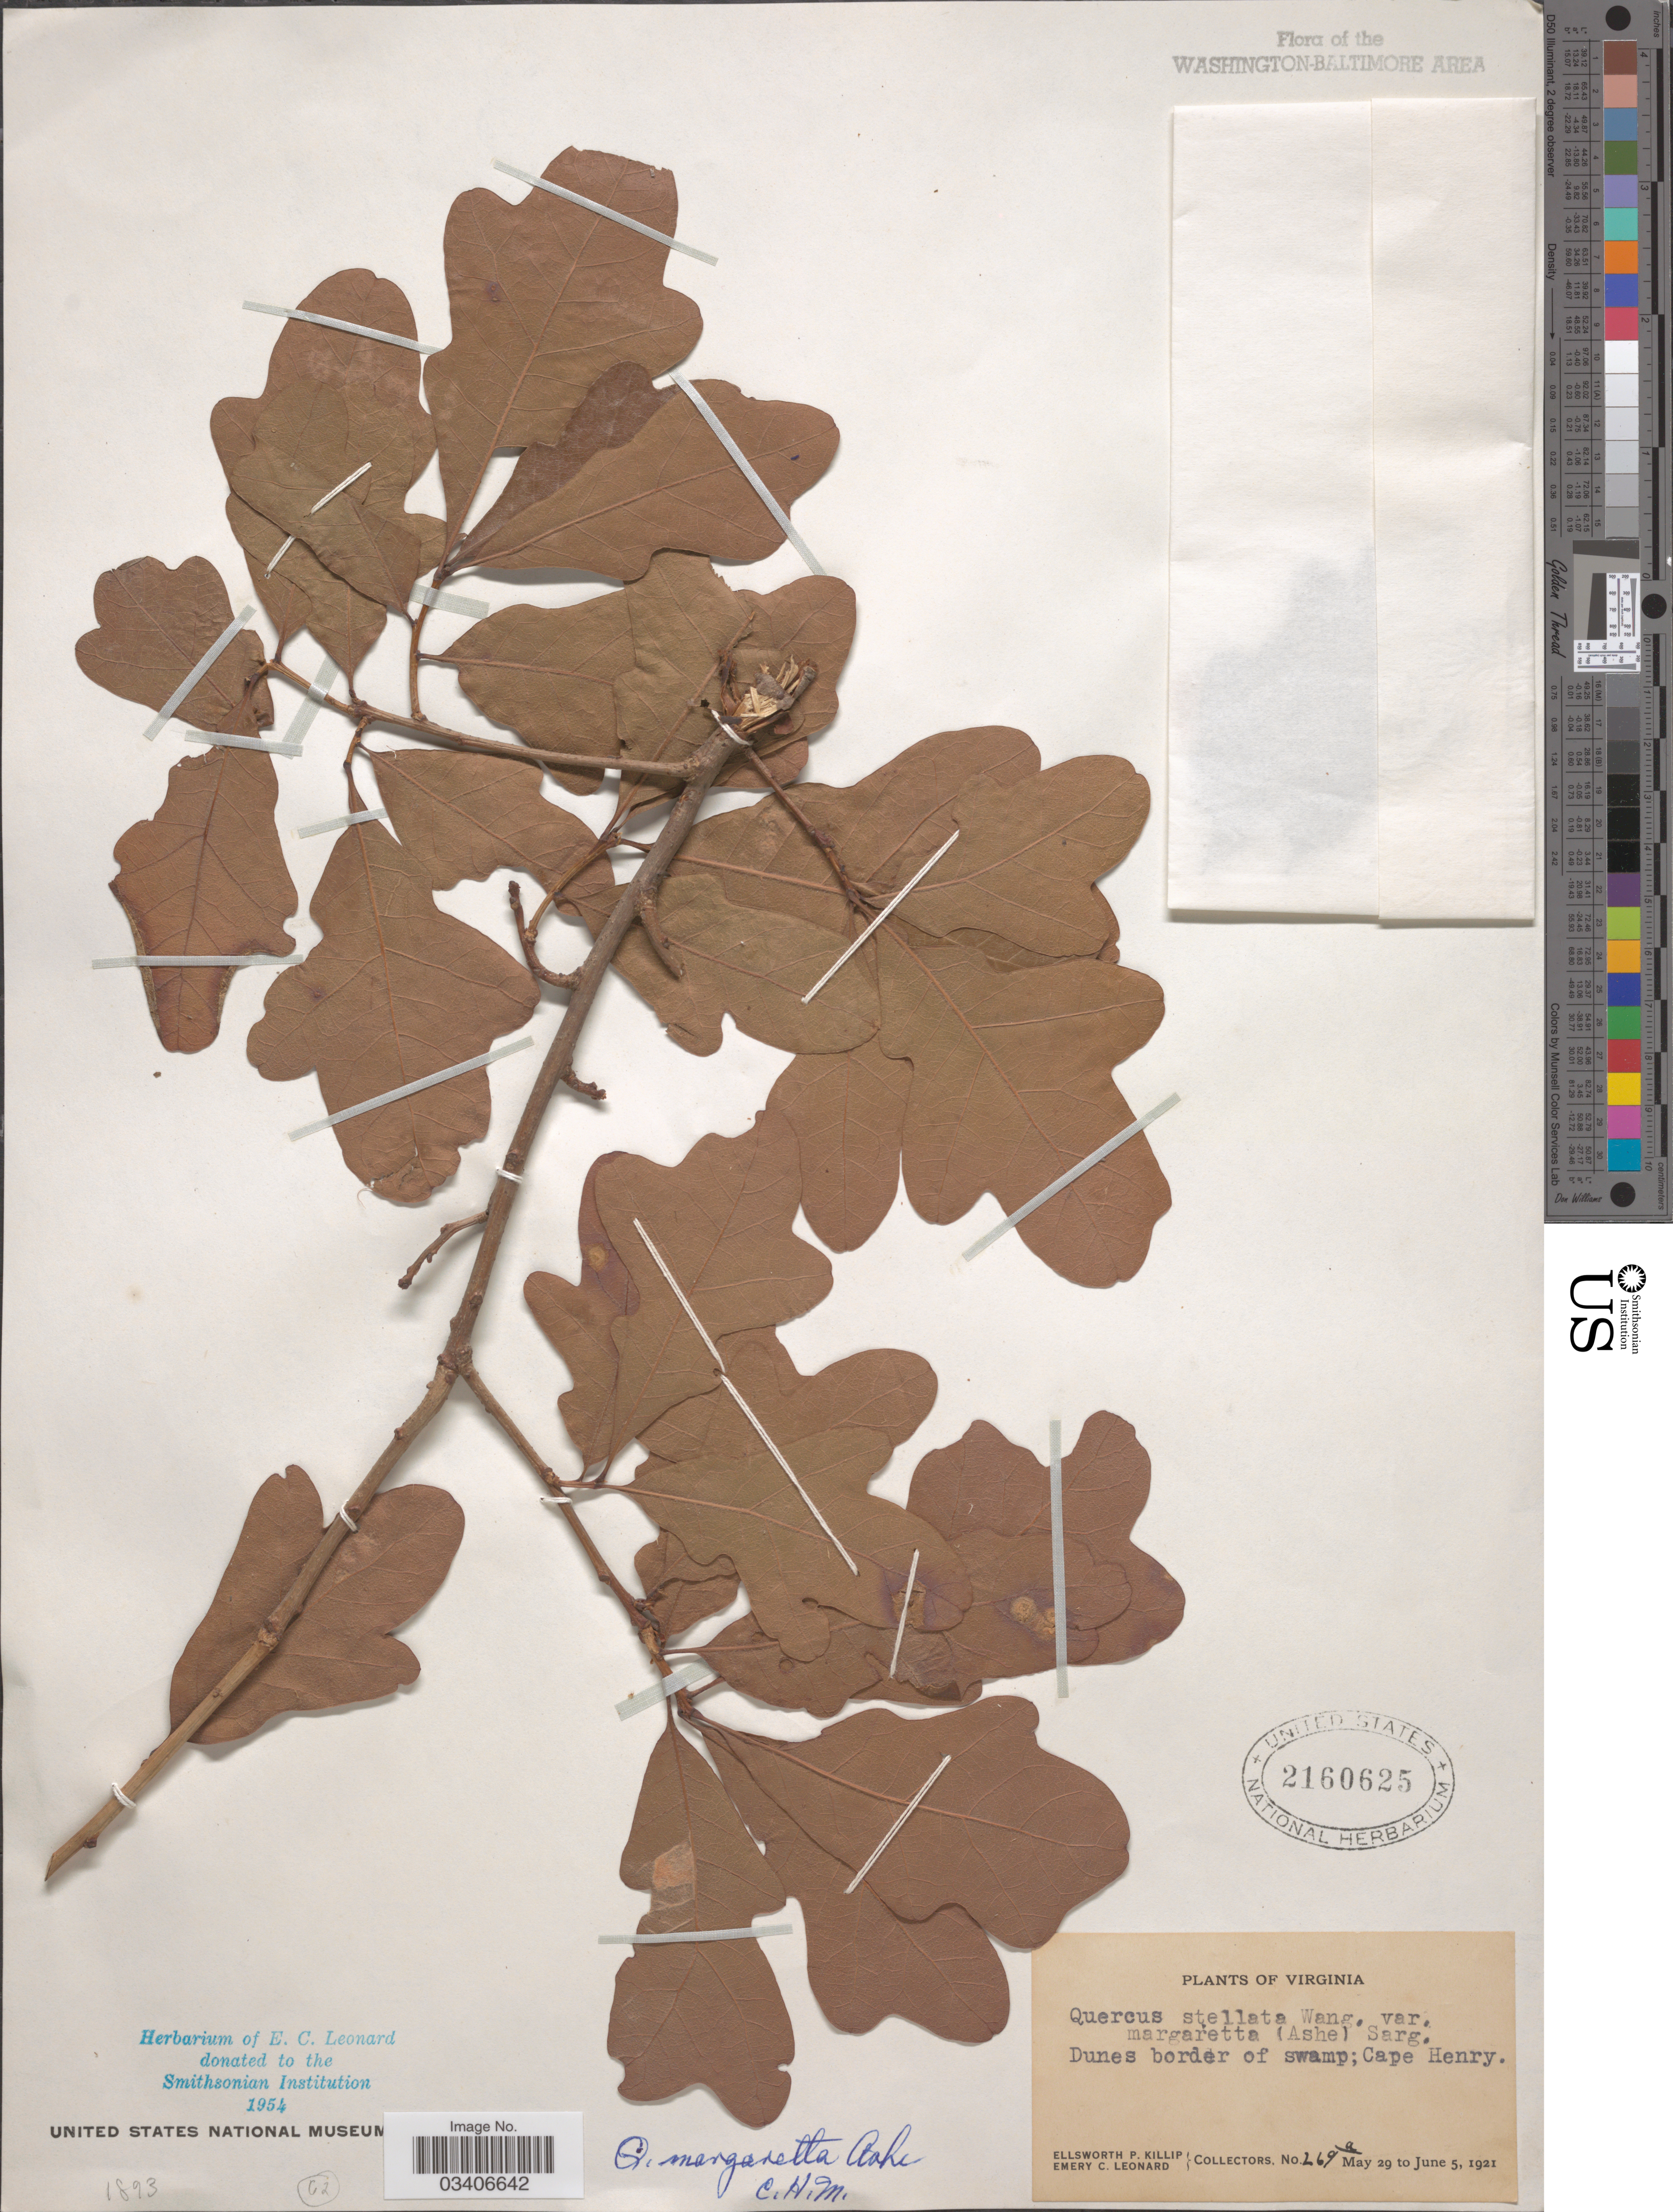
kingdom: Plantae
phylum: Tracheophyta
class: Magnoliopsida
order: Fagales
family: Fagaceae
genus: Quercus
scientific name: Quercus margarettae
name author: Ashe ex Small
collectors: E. P. Killip & E. C. Leonard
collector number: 269a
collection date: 1921-05-29/1921-06-05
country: United States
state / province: Virginia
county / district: City of Virginia Beach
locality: Dunes border of swamp; Cape Henry.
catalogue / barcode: US 2160625